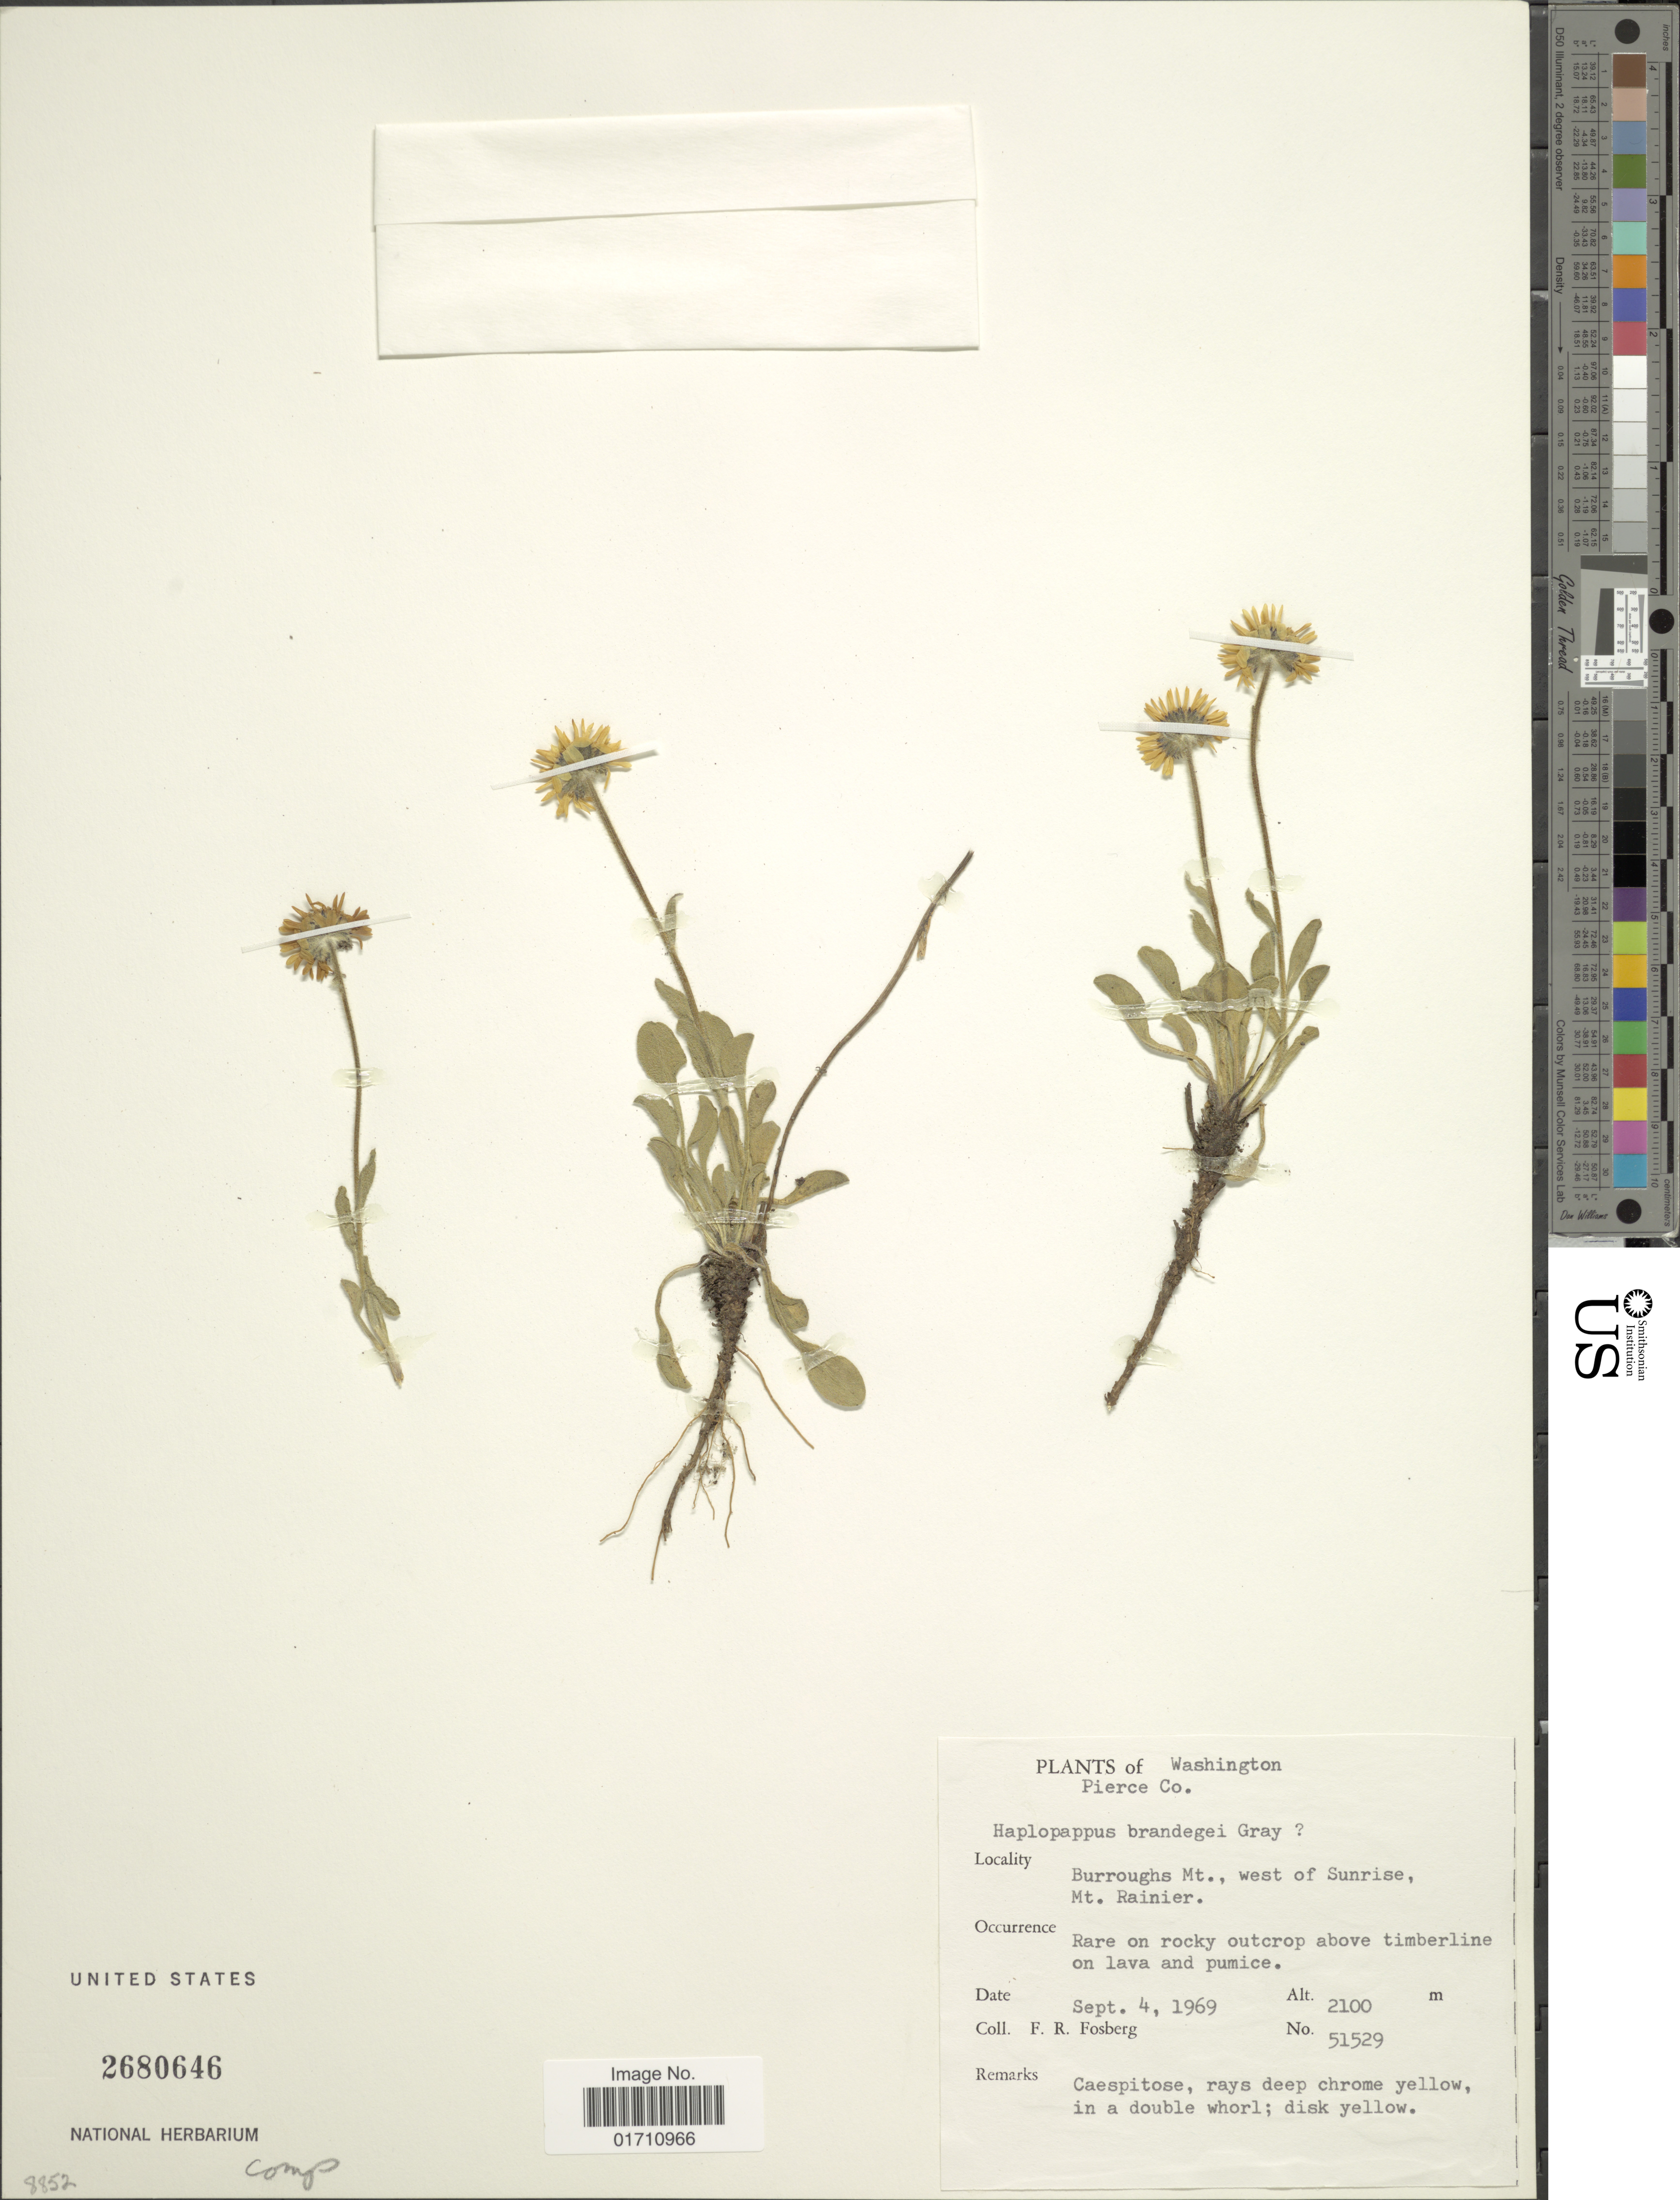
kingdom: Plantae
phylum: Tracheophyta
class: Magnoliopsida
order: Asterales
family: Asteraceae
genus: Erigeron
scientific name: Erigeron brandegeei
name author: A. Gray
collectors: F. R. Fosberg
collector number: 51529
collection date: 1969-09-04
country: United States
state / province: Washington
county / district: Pierce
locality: Pierce Co. Burroughs Mt., west of Sunrise, Mt Rainier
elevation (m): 2100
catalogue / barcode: US 2680646